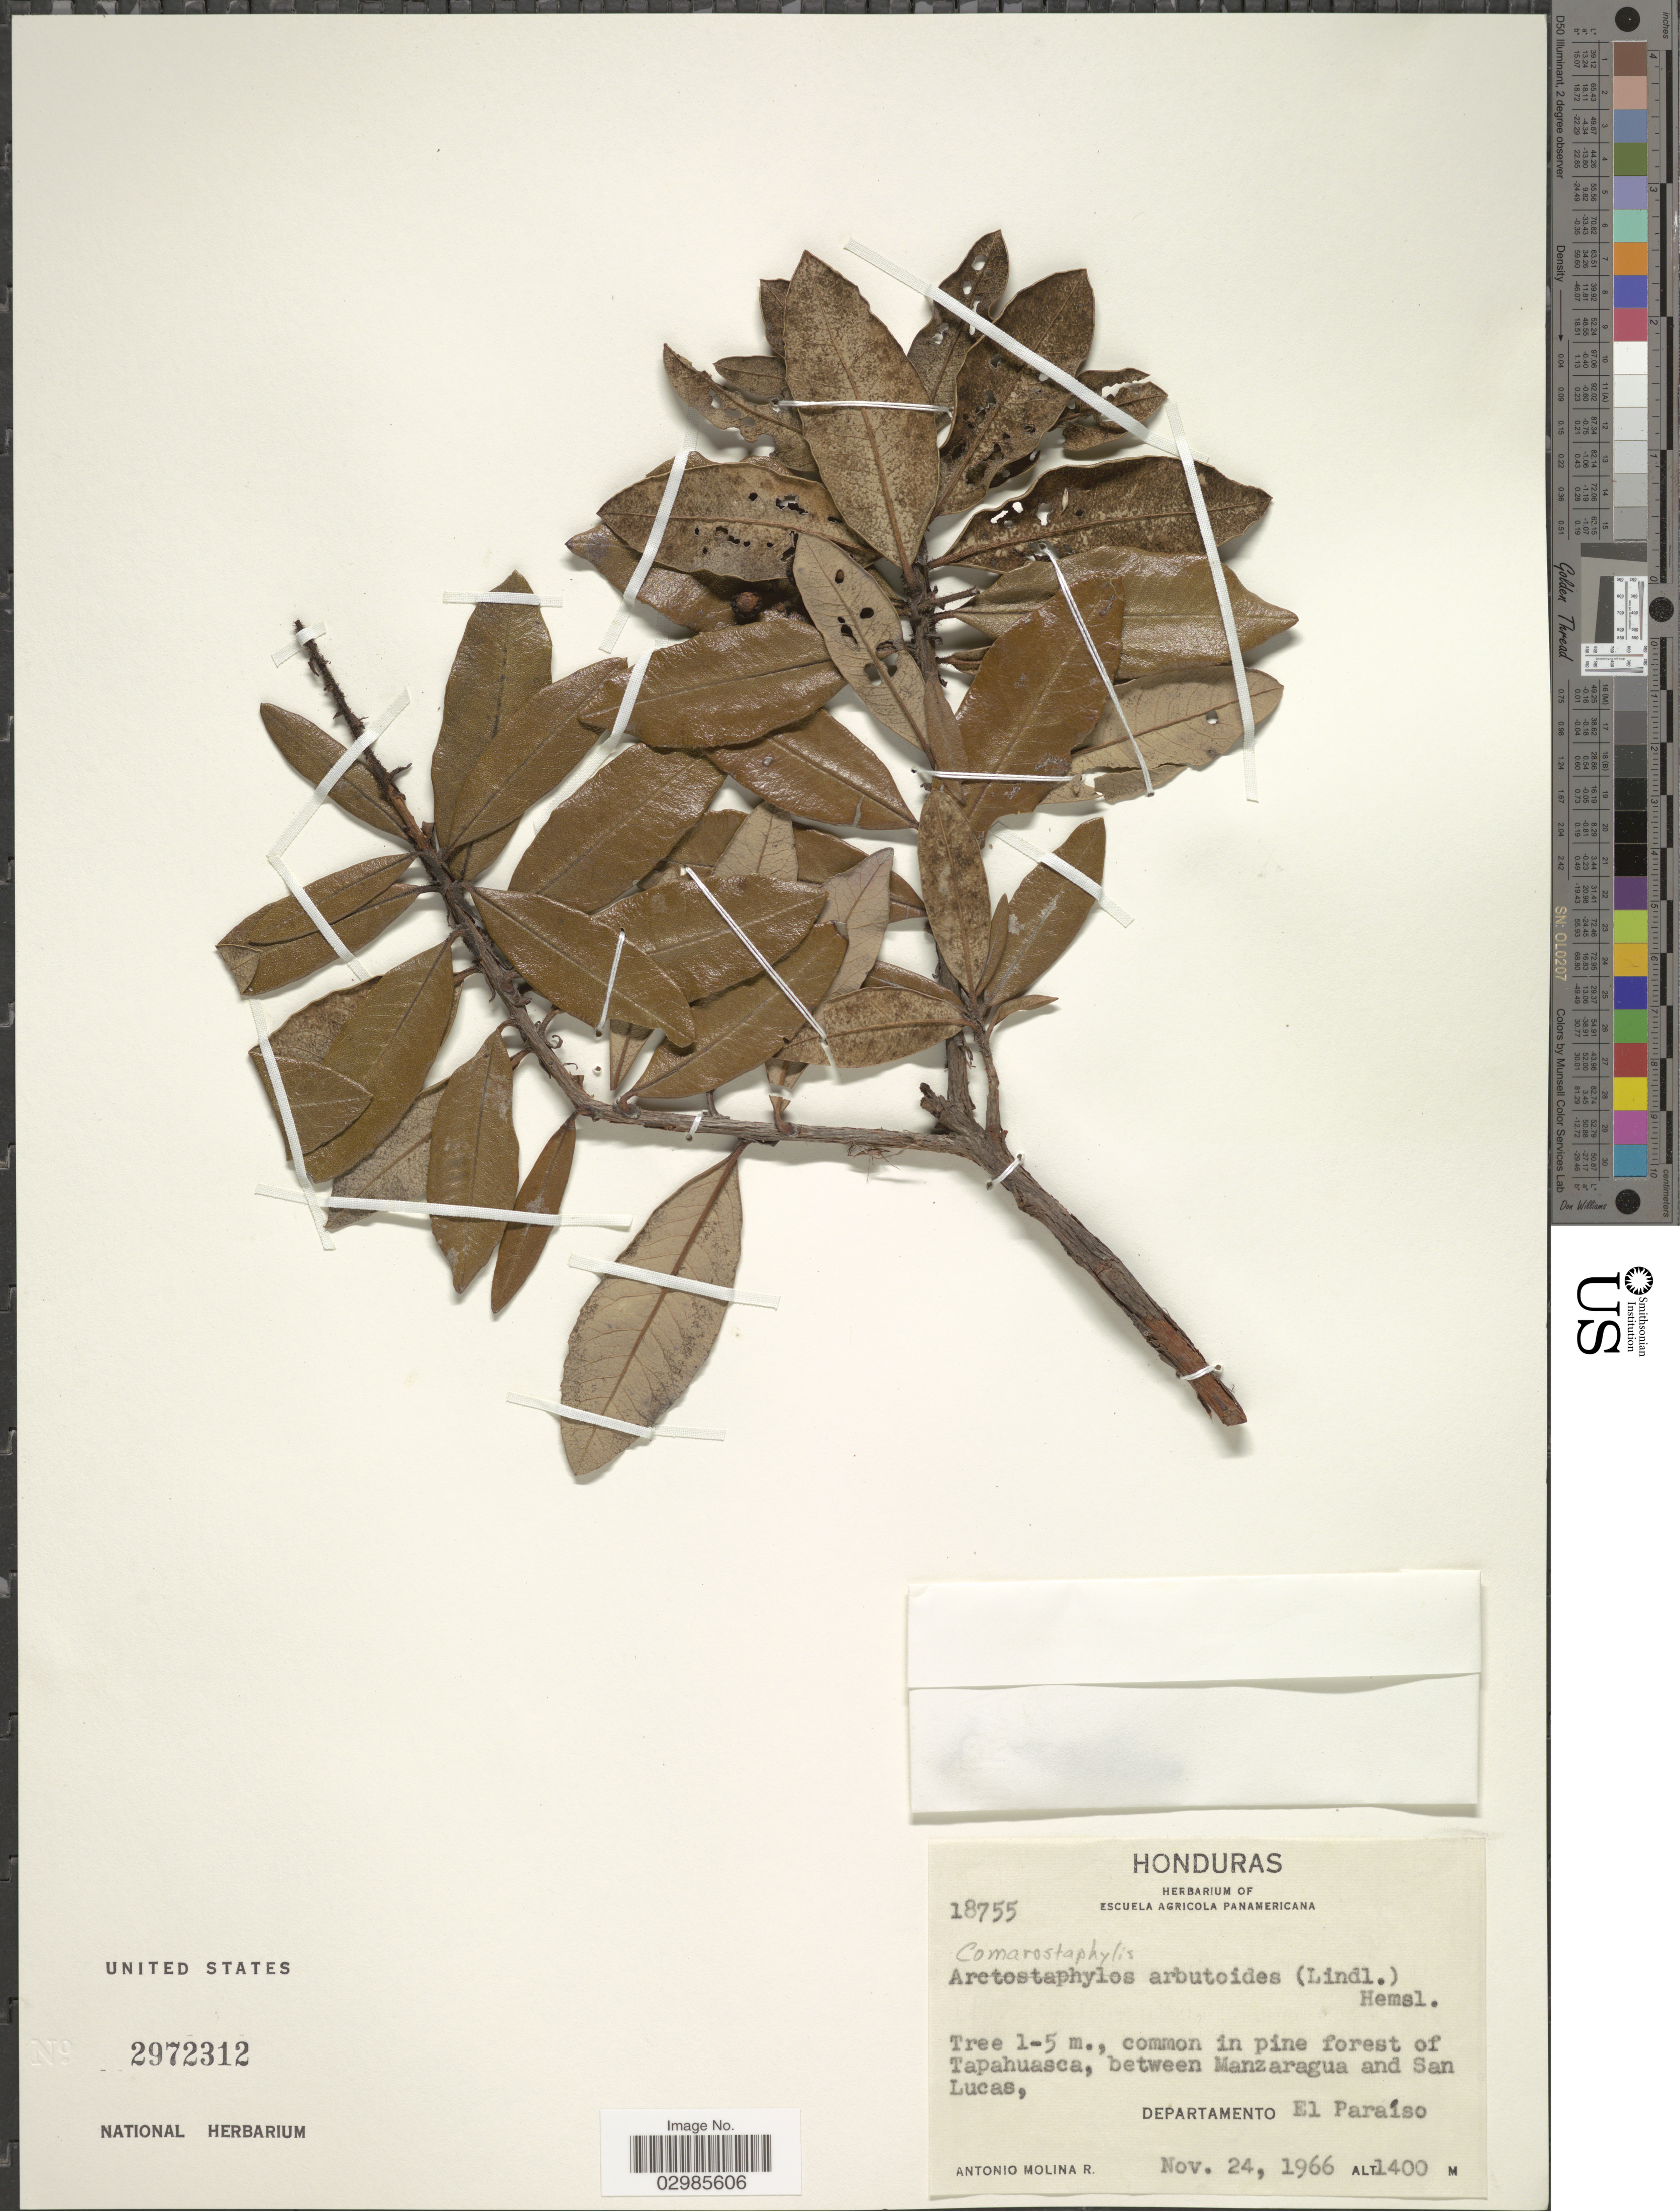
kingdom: Plantae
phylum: Tracheophyta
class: Magnoliopsida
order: Ericales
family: Ericaceae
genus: Comarostaphylis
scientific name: Comarostaphylis arbutoides subsp. arbutoides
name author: Lindl.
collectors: A. Molina R.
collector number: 18755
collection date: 1966-11-24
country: Honduras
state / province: El Paraíso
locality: Common in pine forest of Tapahuasca, between Manzaragua and San Lucas, Departamento El Paraíso.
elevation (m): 1400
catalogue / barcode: US 2972312